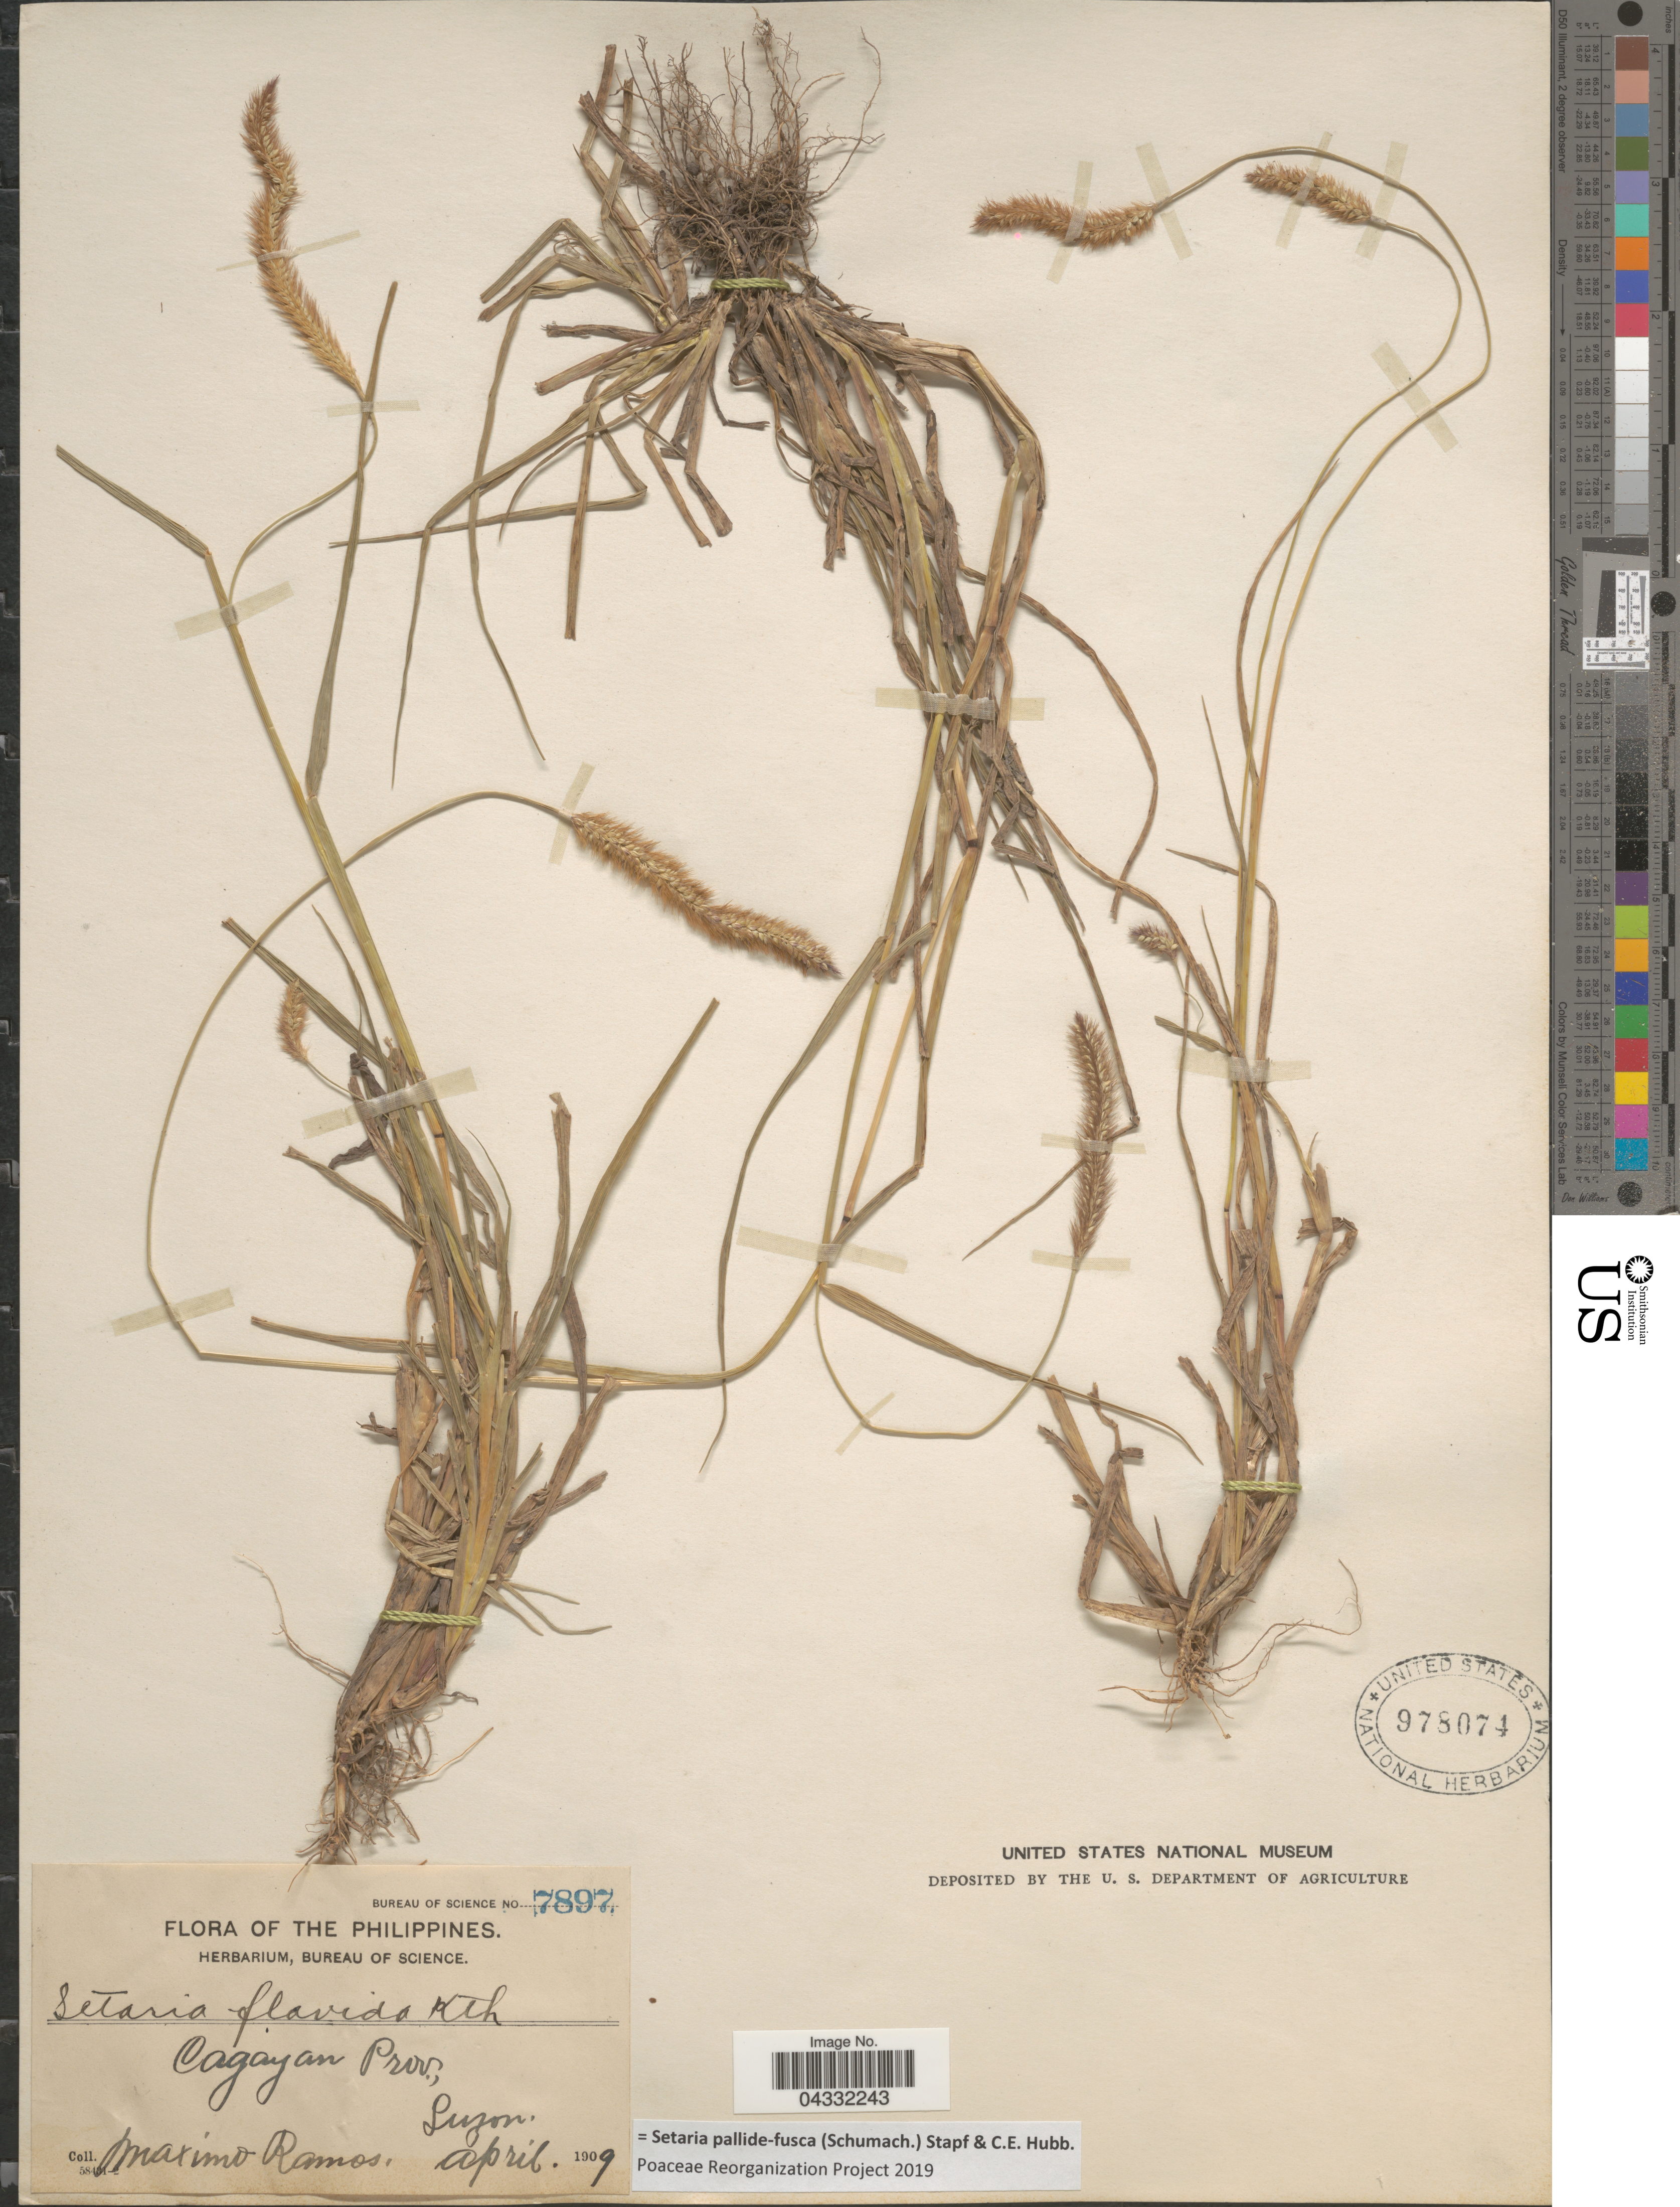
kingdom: Plantae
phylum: Tracheophyta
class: Liliopsida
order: Poales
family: Poaceae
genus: Setaria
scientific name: Setaria pallide-fusca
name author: (Schumach.) Stapf & C.E. Hubb.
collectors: M. Ramos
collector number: Bureau of Science 7897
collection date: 1909-04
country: Philippines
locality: Cagayan Prov., Luzon.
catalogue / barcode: US 978074